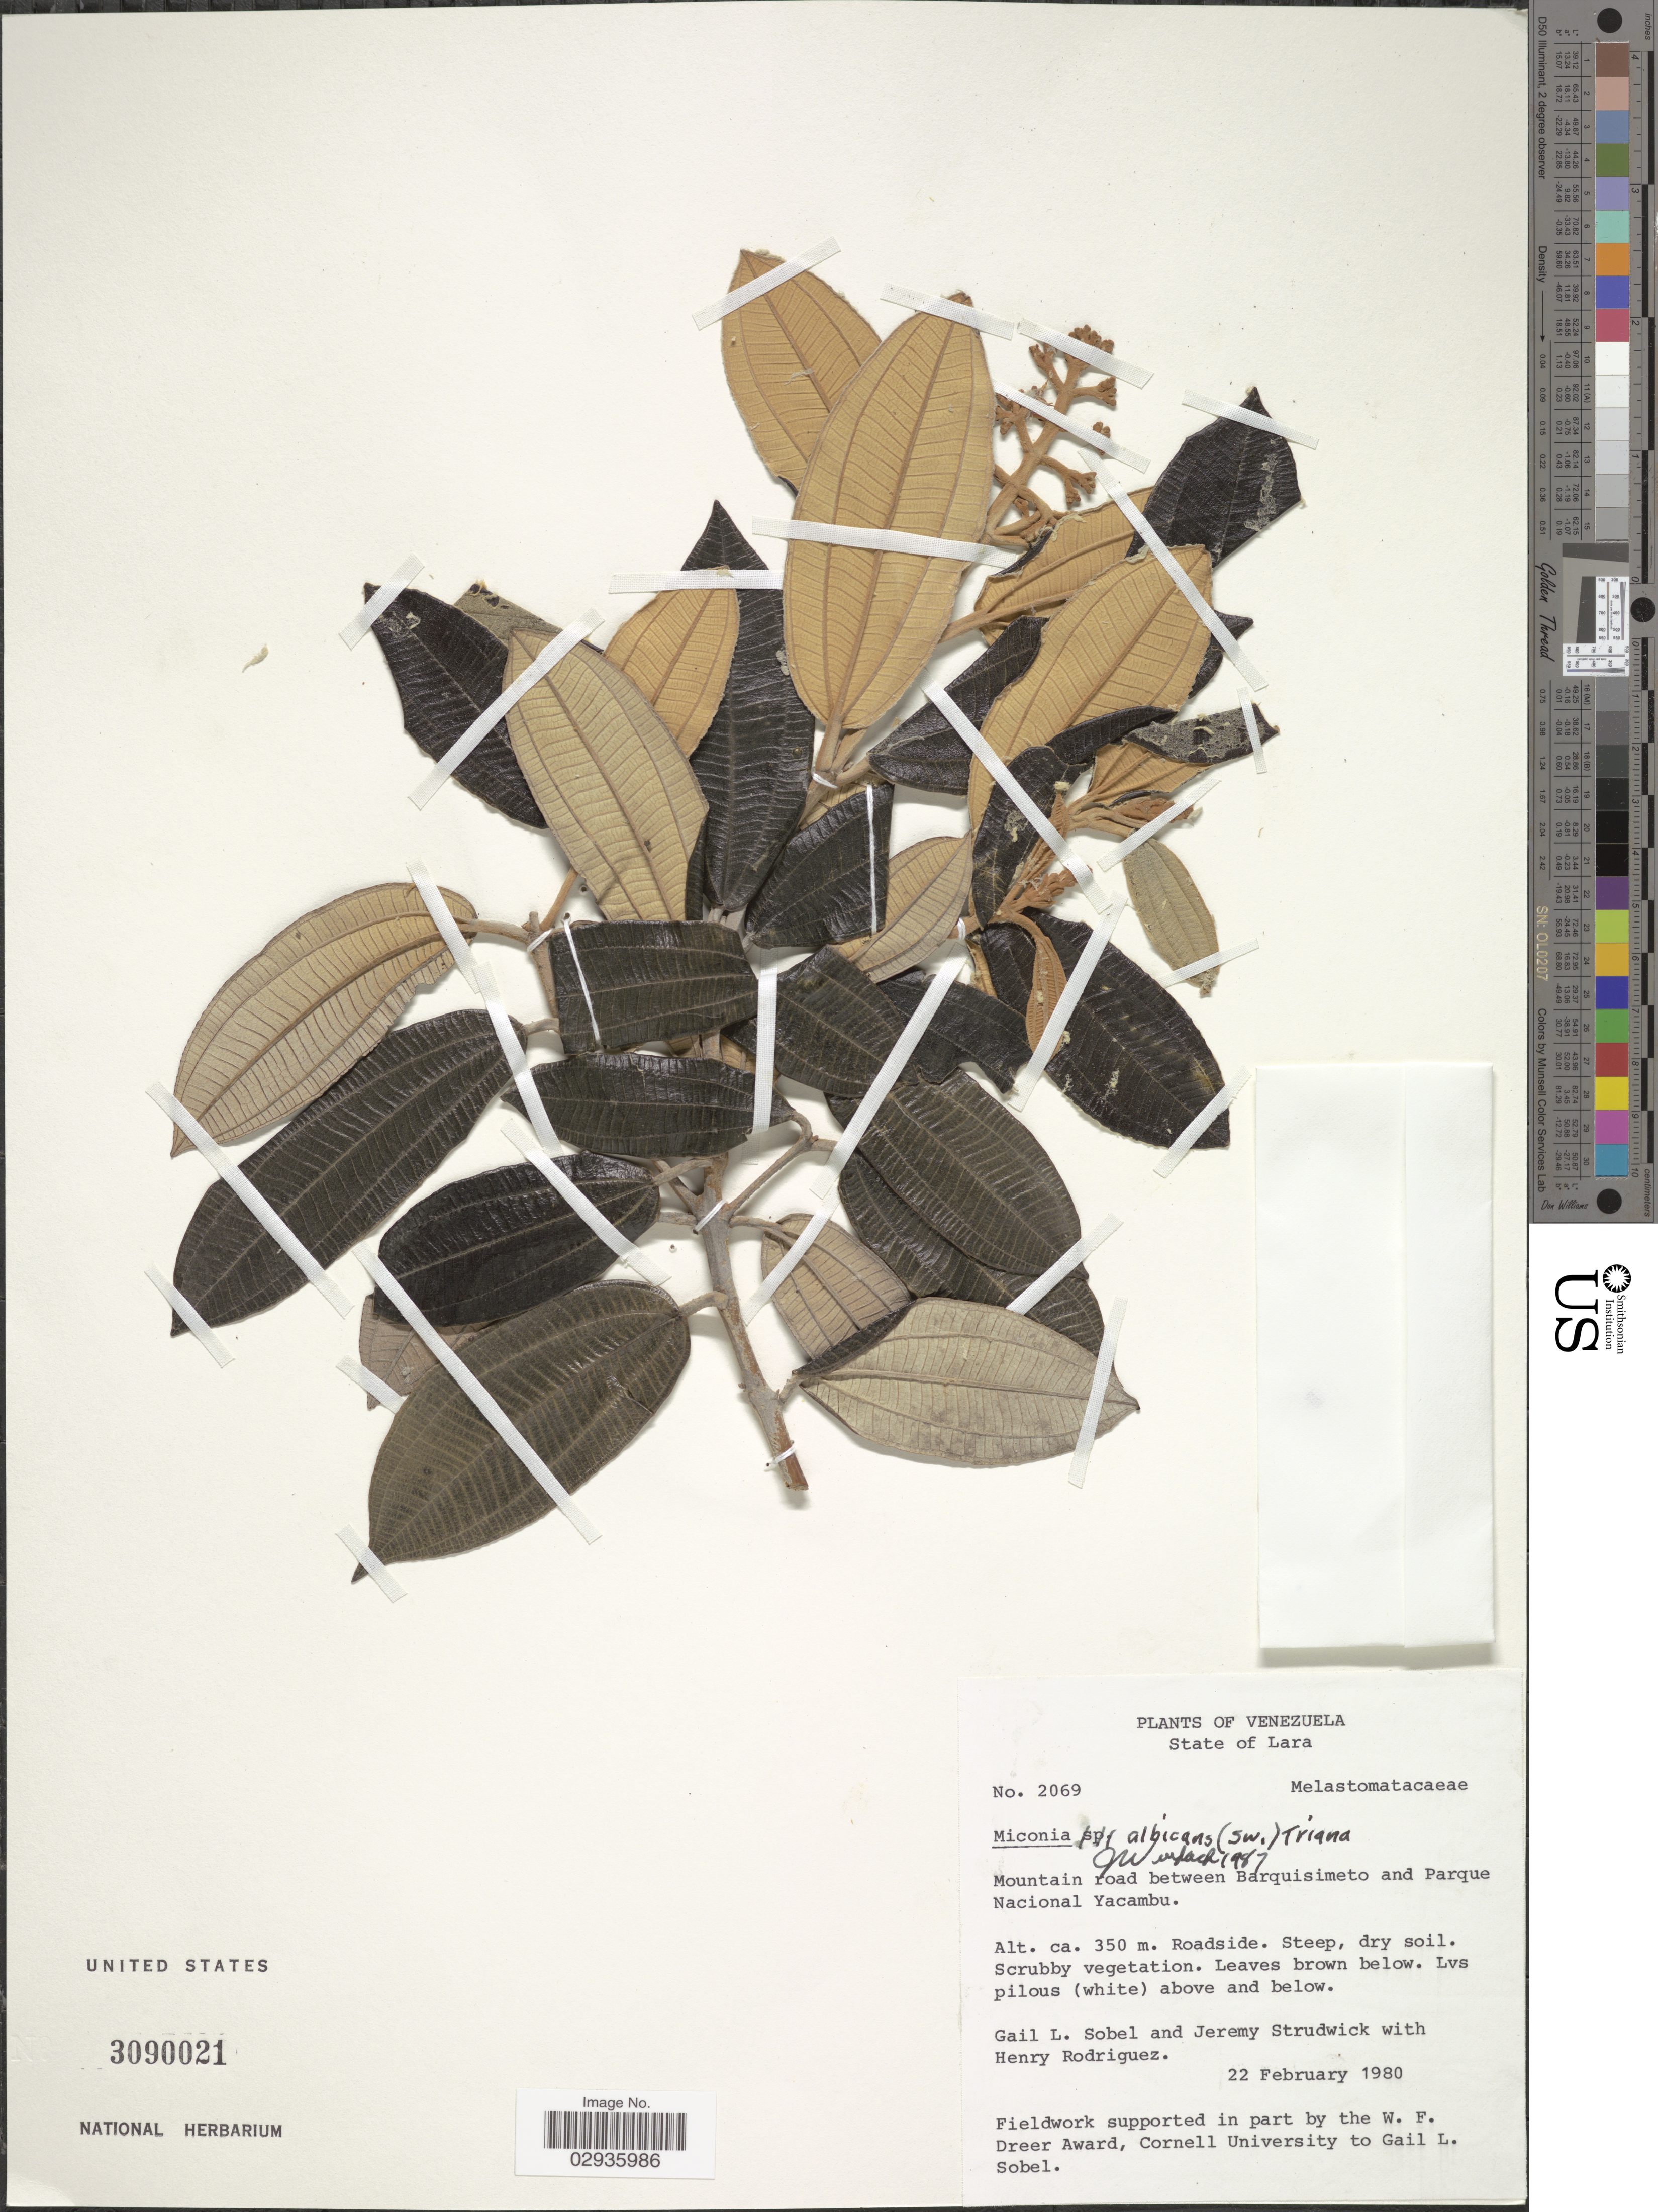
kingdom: Plantae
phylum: Tracheophyta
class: Magnoliopsida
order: Myrtales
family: Melastomataceae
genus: Miconia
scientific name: Miconia albicans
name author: (Sw.) Steud.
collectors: G. L. Sobel, J. J. Strudwick & H. A. Rodriguez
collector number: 2069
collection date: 1980-02-22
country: Venezuela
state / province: Lara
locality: Mountain road between Barquisimeto and Parque Nacional Yacambu.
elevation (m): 350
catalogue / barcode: US 3090021